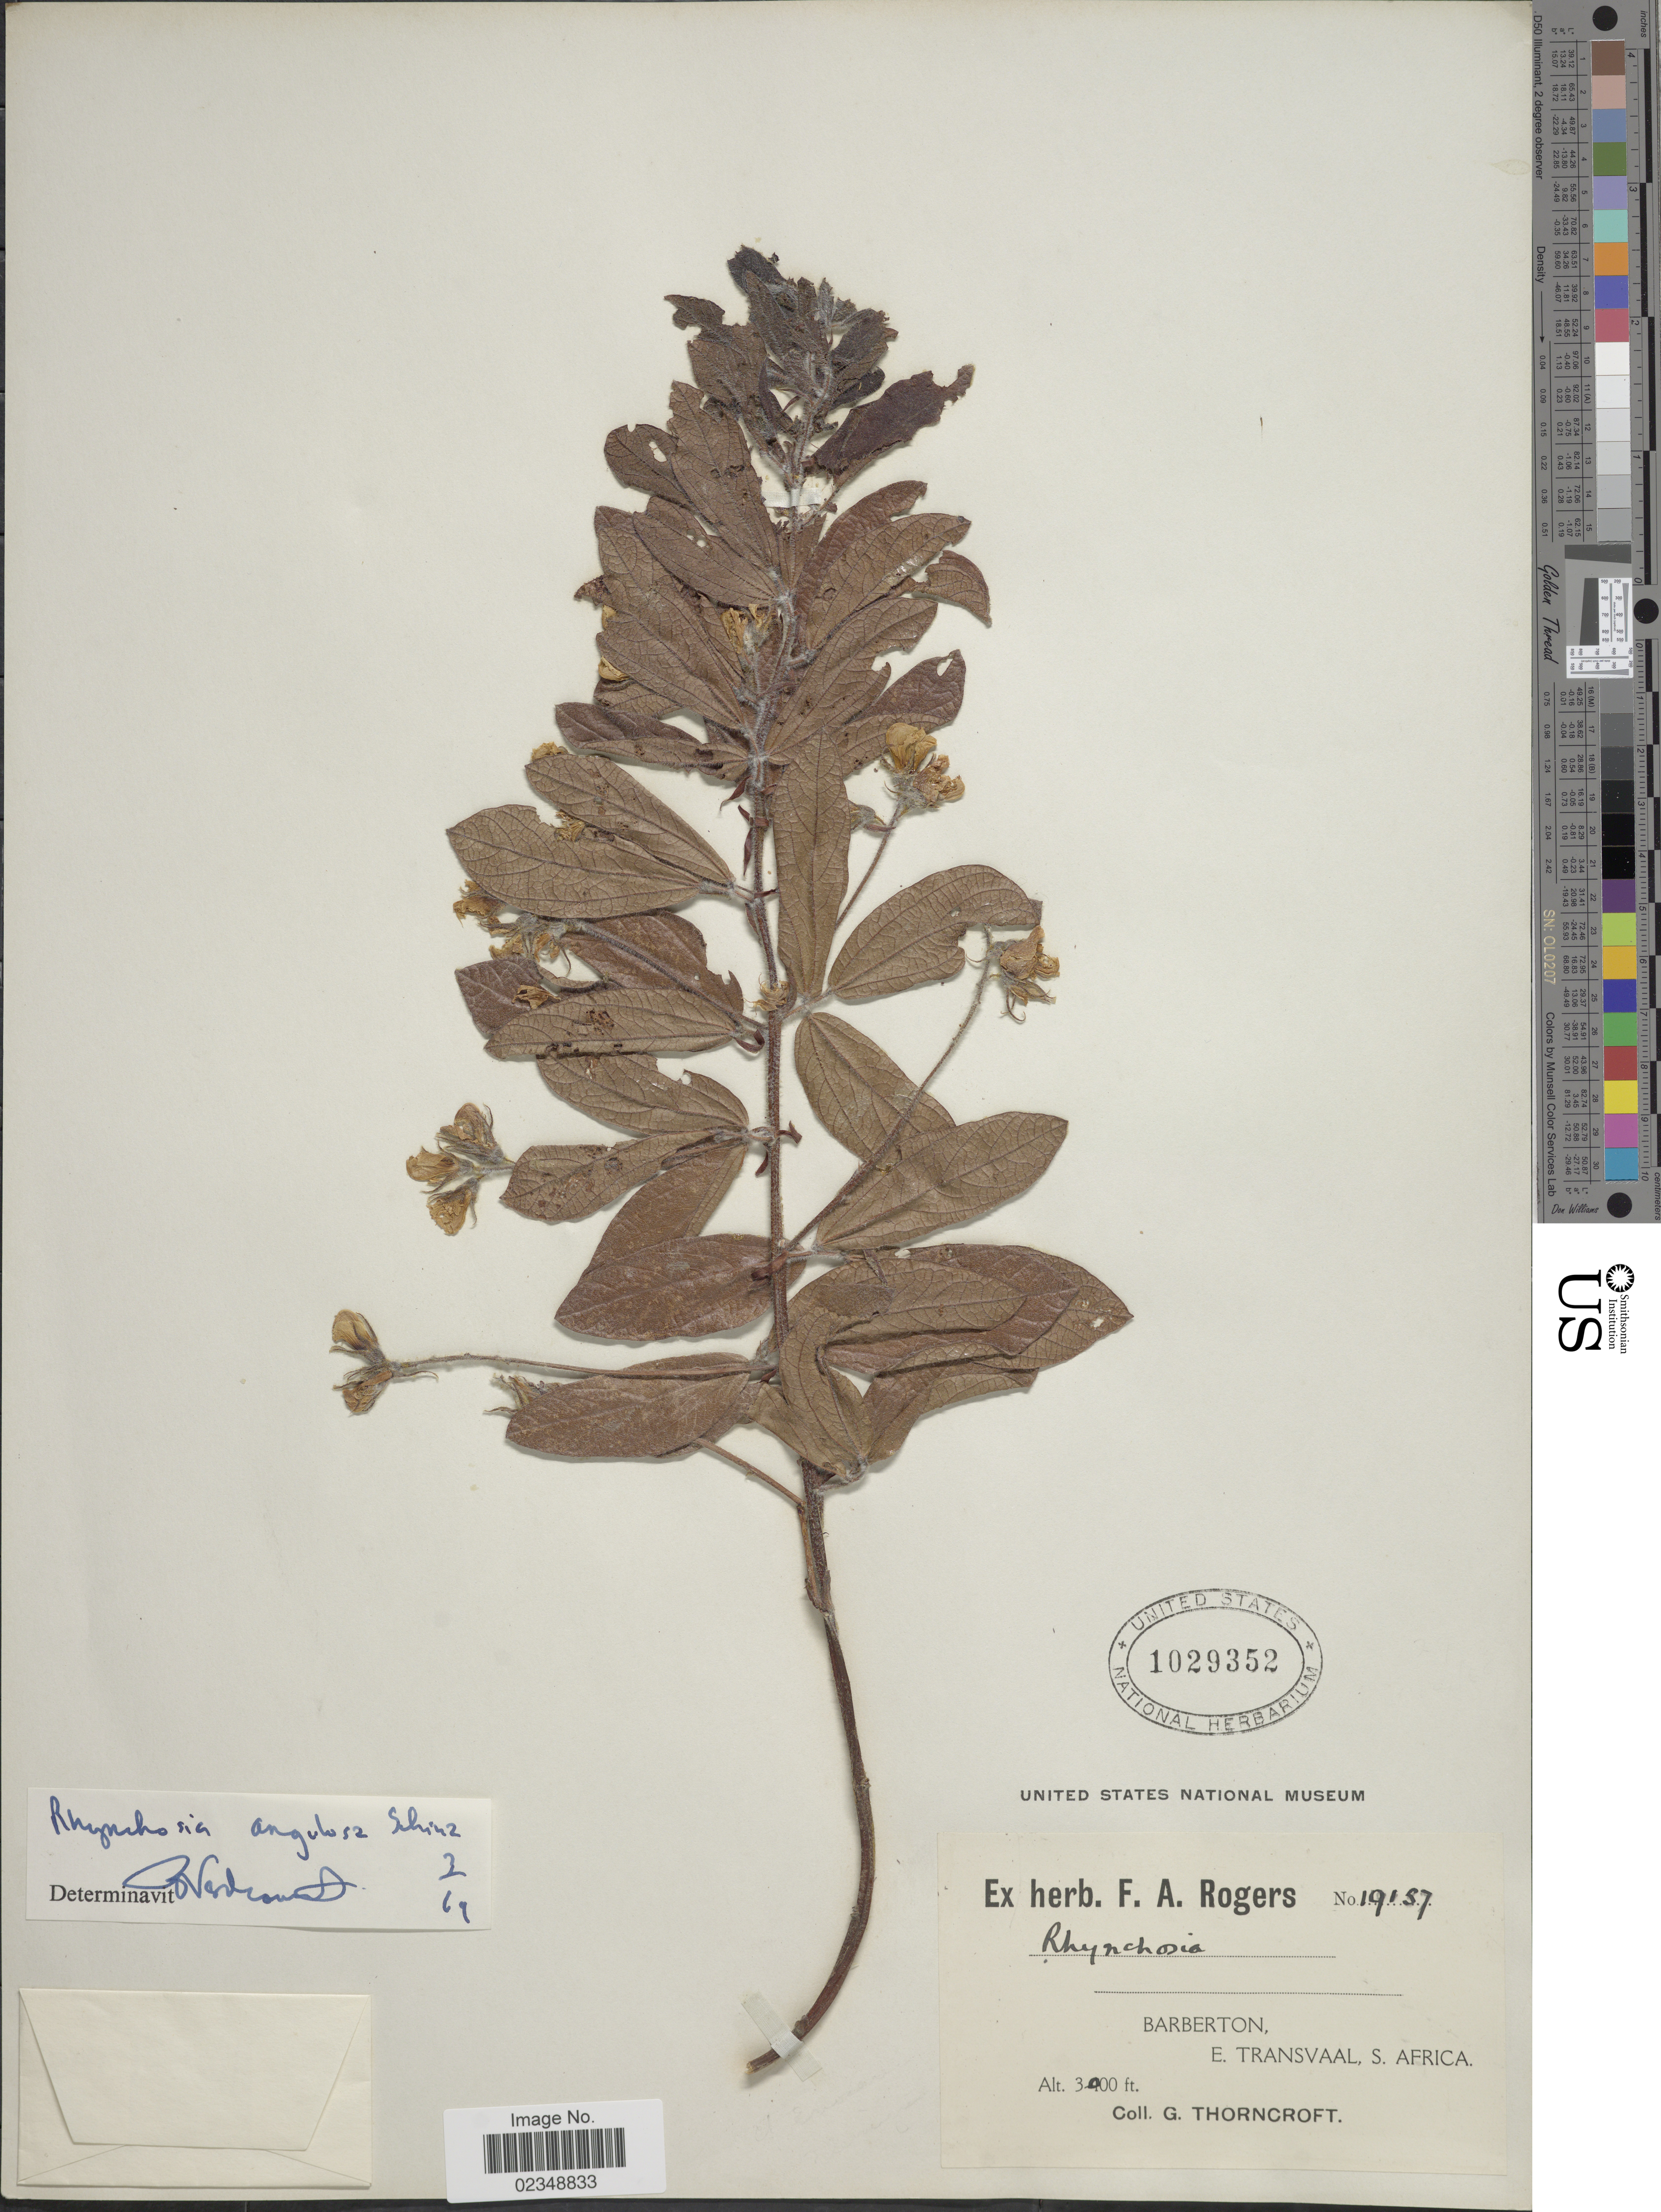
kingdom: Plantae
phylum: Tracheophyta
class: Magnoliopsida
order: Fabales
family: Fabaceae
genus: Rhynchosia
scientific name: Rhynchosia angulosa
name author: Schinz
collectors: G. Thorncroft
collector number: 19157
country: South Africa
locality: Barberton, E. Transvaal, S. Africa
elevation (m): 914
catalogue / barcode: US 1029352